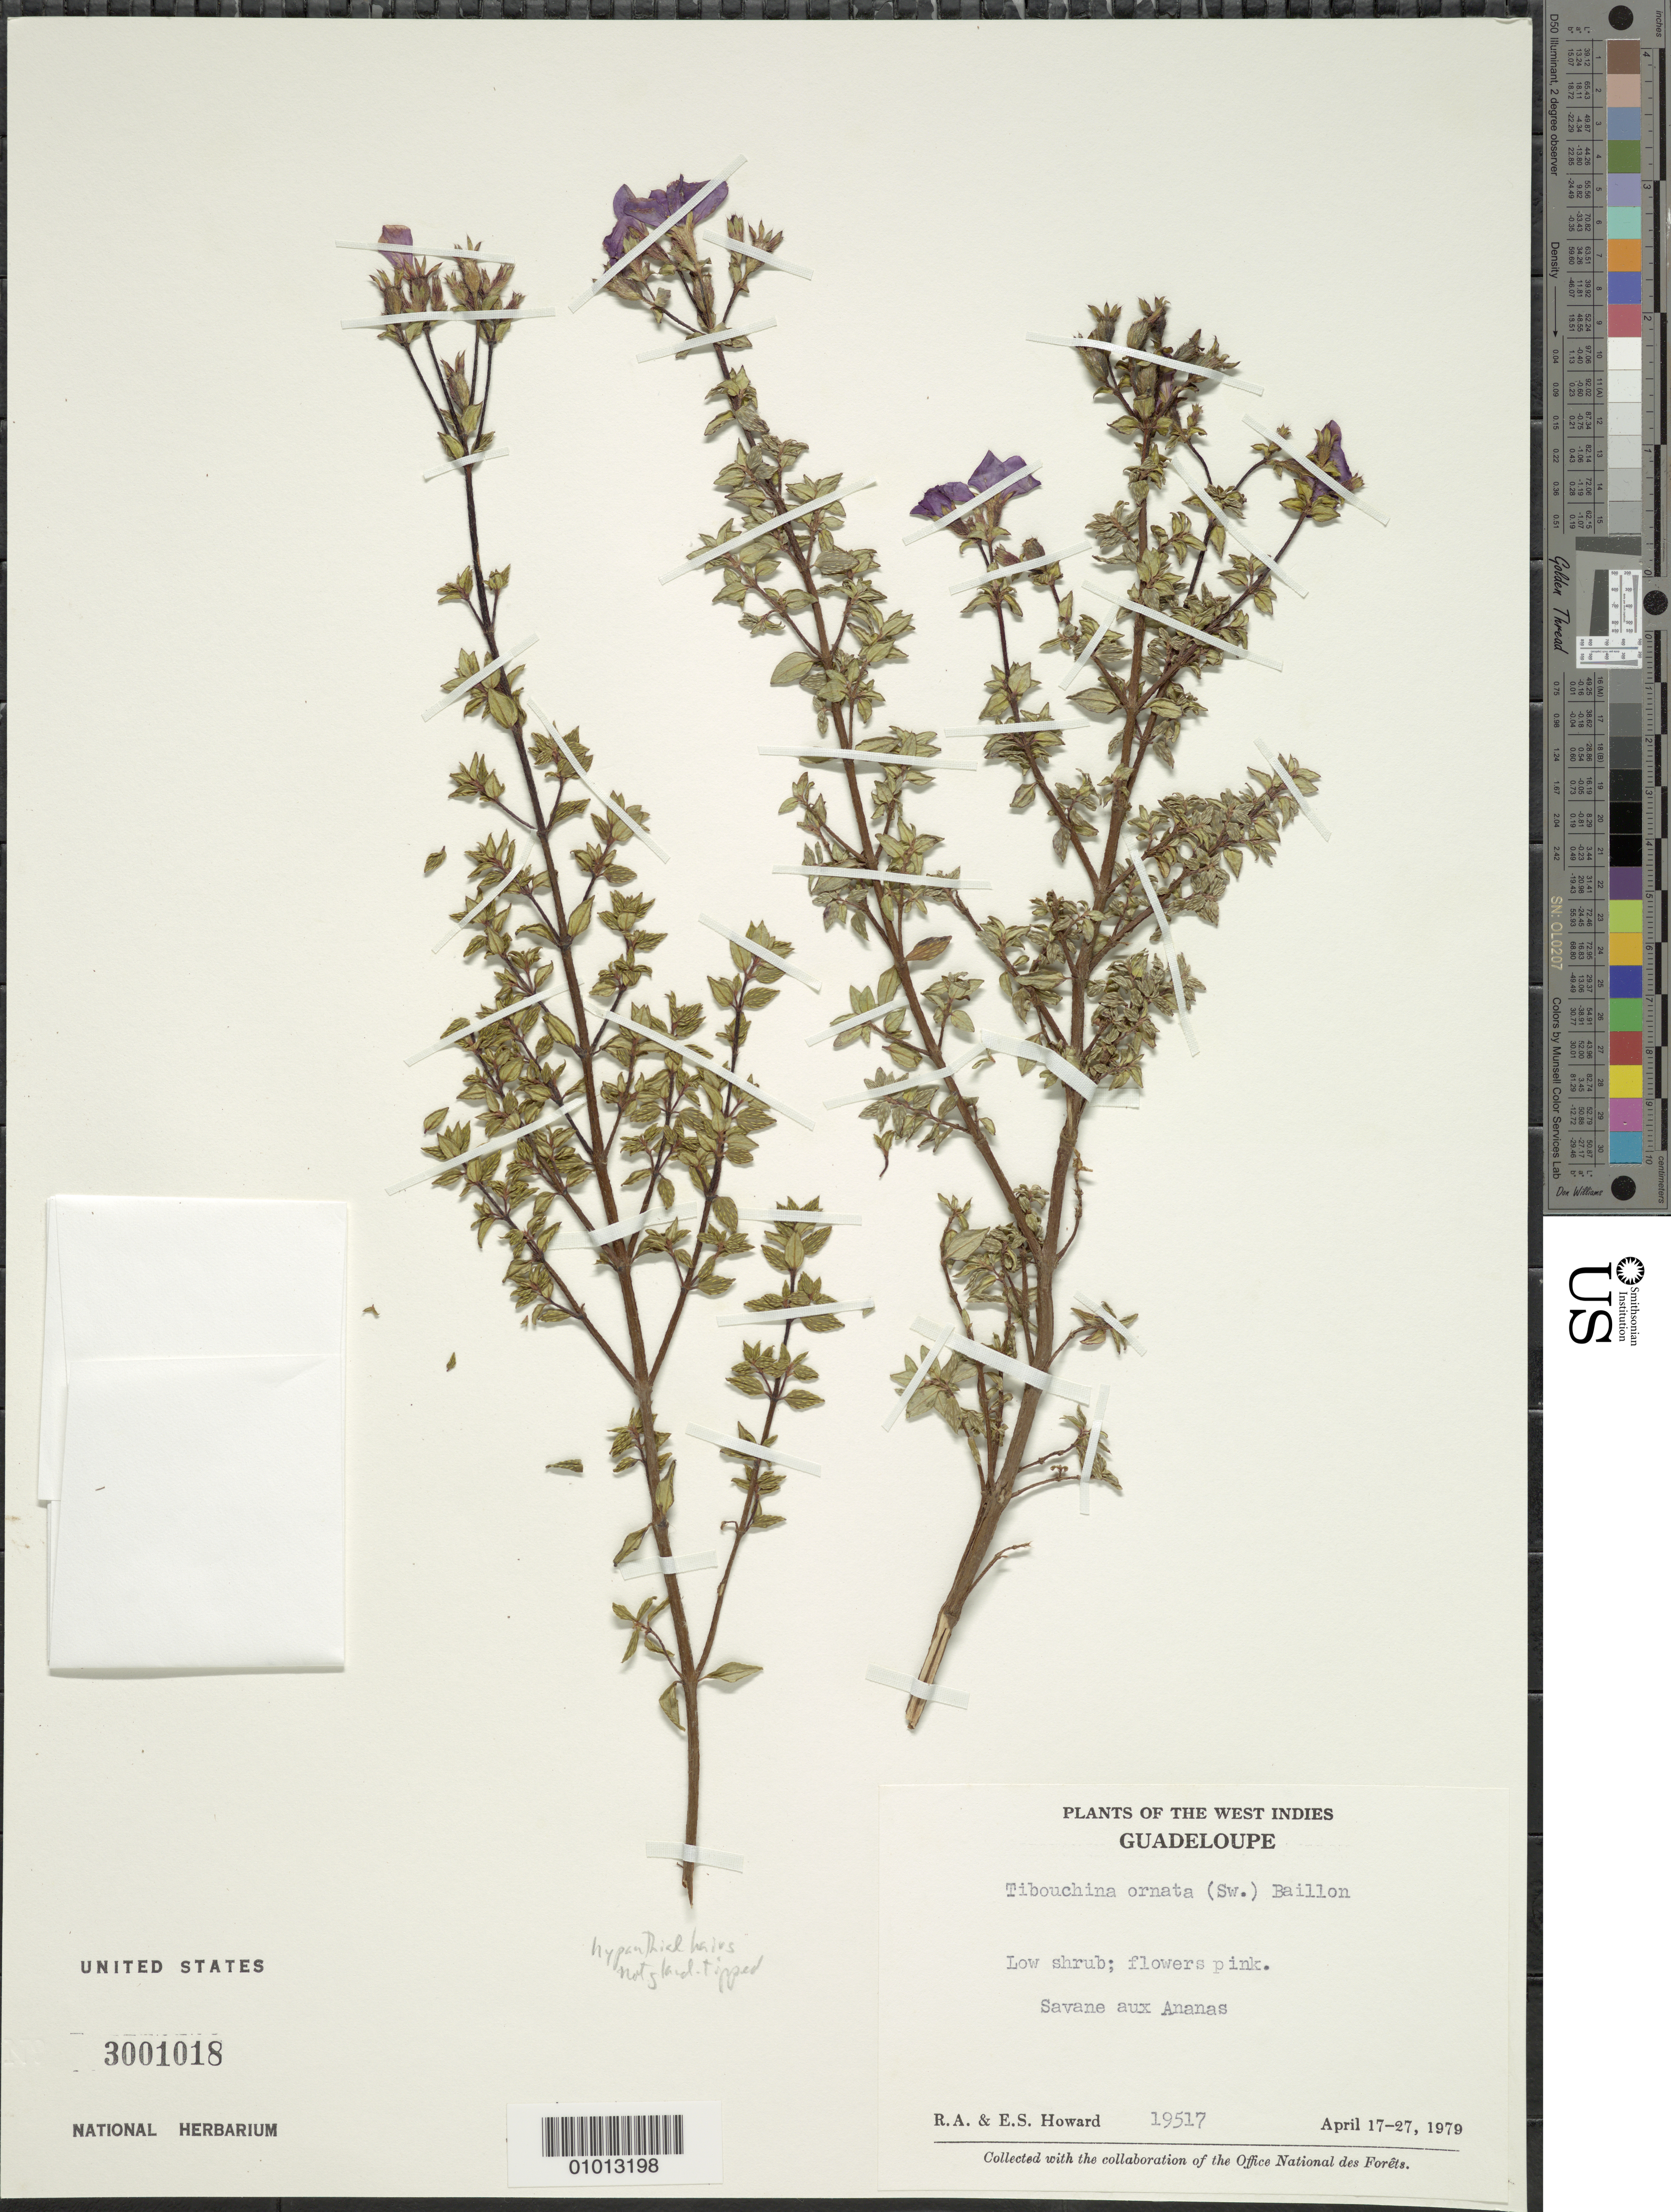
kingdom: Plantae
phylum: Tracheophyta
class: Magnoliopsida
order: Myrtales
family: Melastomataceae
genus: Chaetogastra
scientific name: Chaetogastra ornata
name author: (Sw.) P.J.F. Guim. & Michelang.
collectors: R. A. Howard & E. S. Howard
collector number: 19517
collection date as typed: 17 Apr 1979 to 27 Apr 1979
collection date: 1979-04-17/1979-04-27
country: Guadeloupe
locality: Savanne aux Ananas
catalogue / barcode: US 3001018